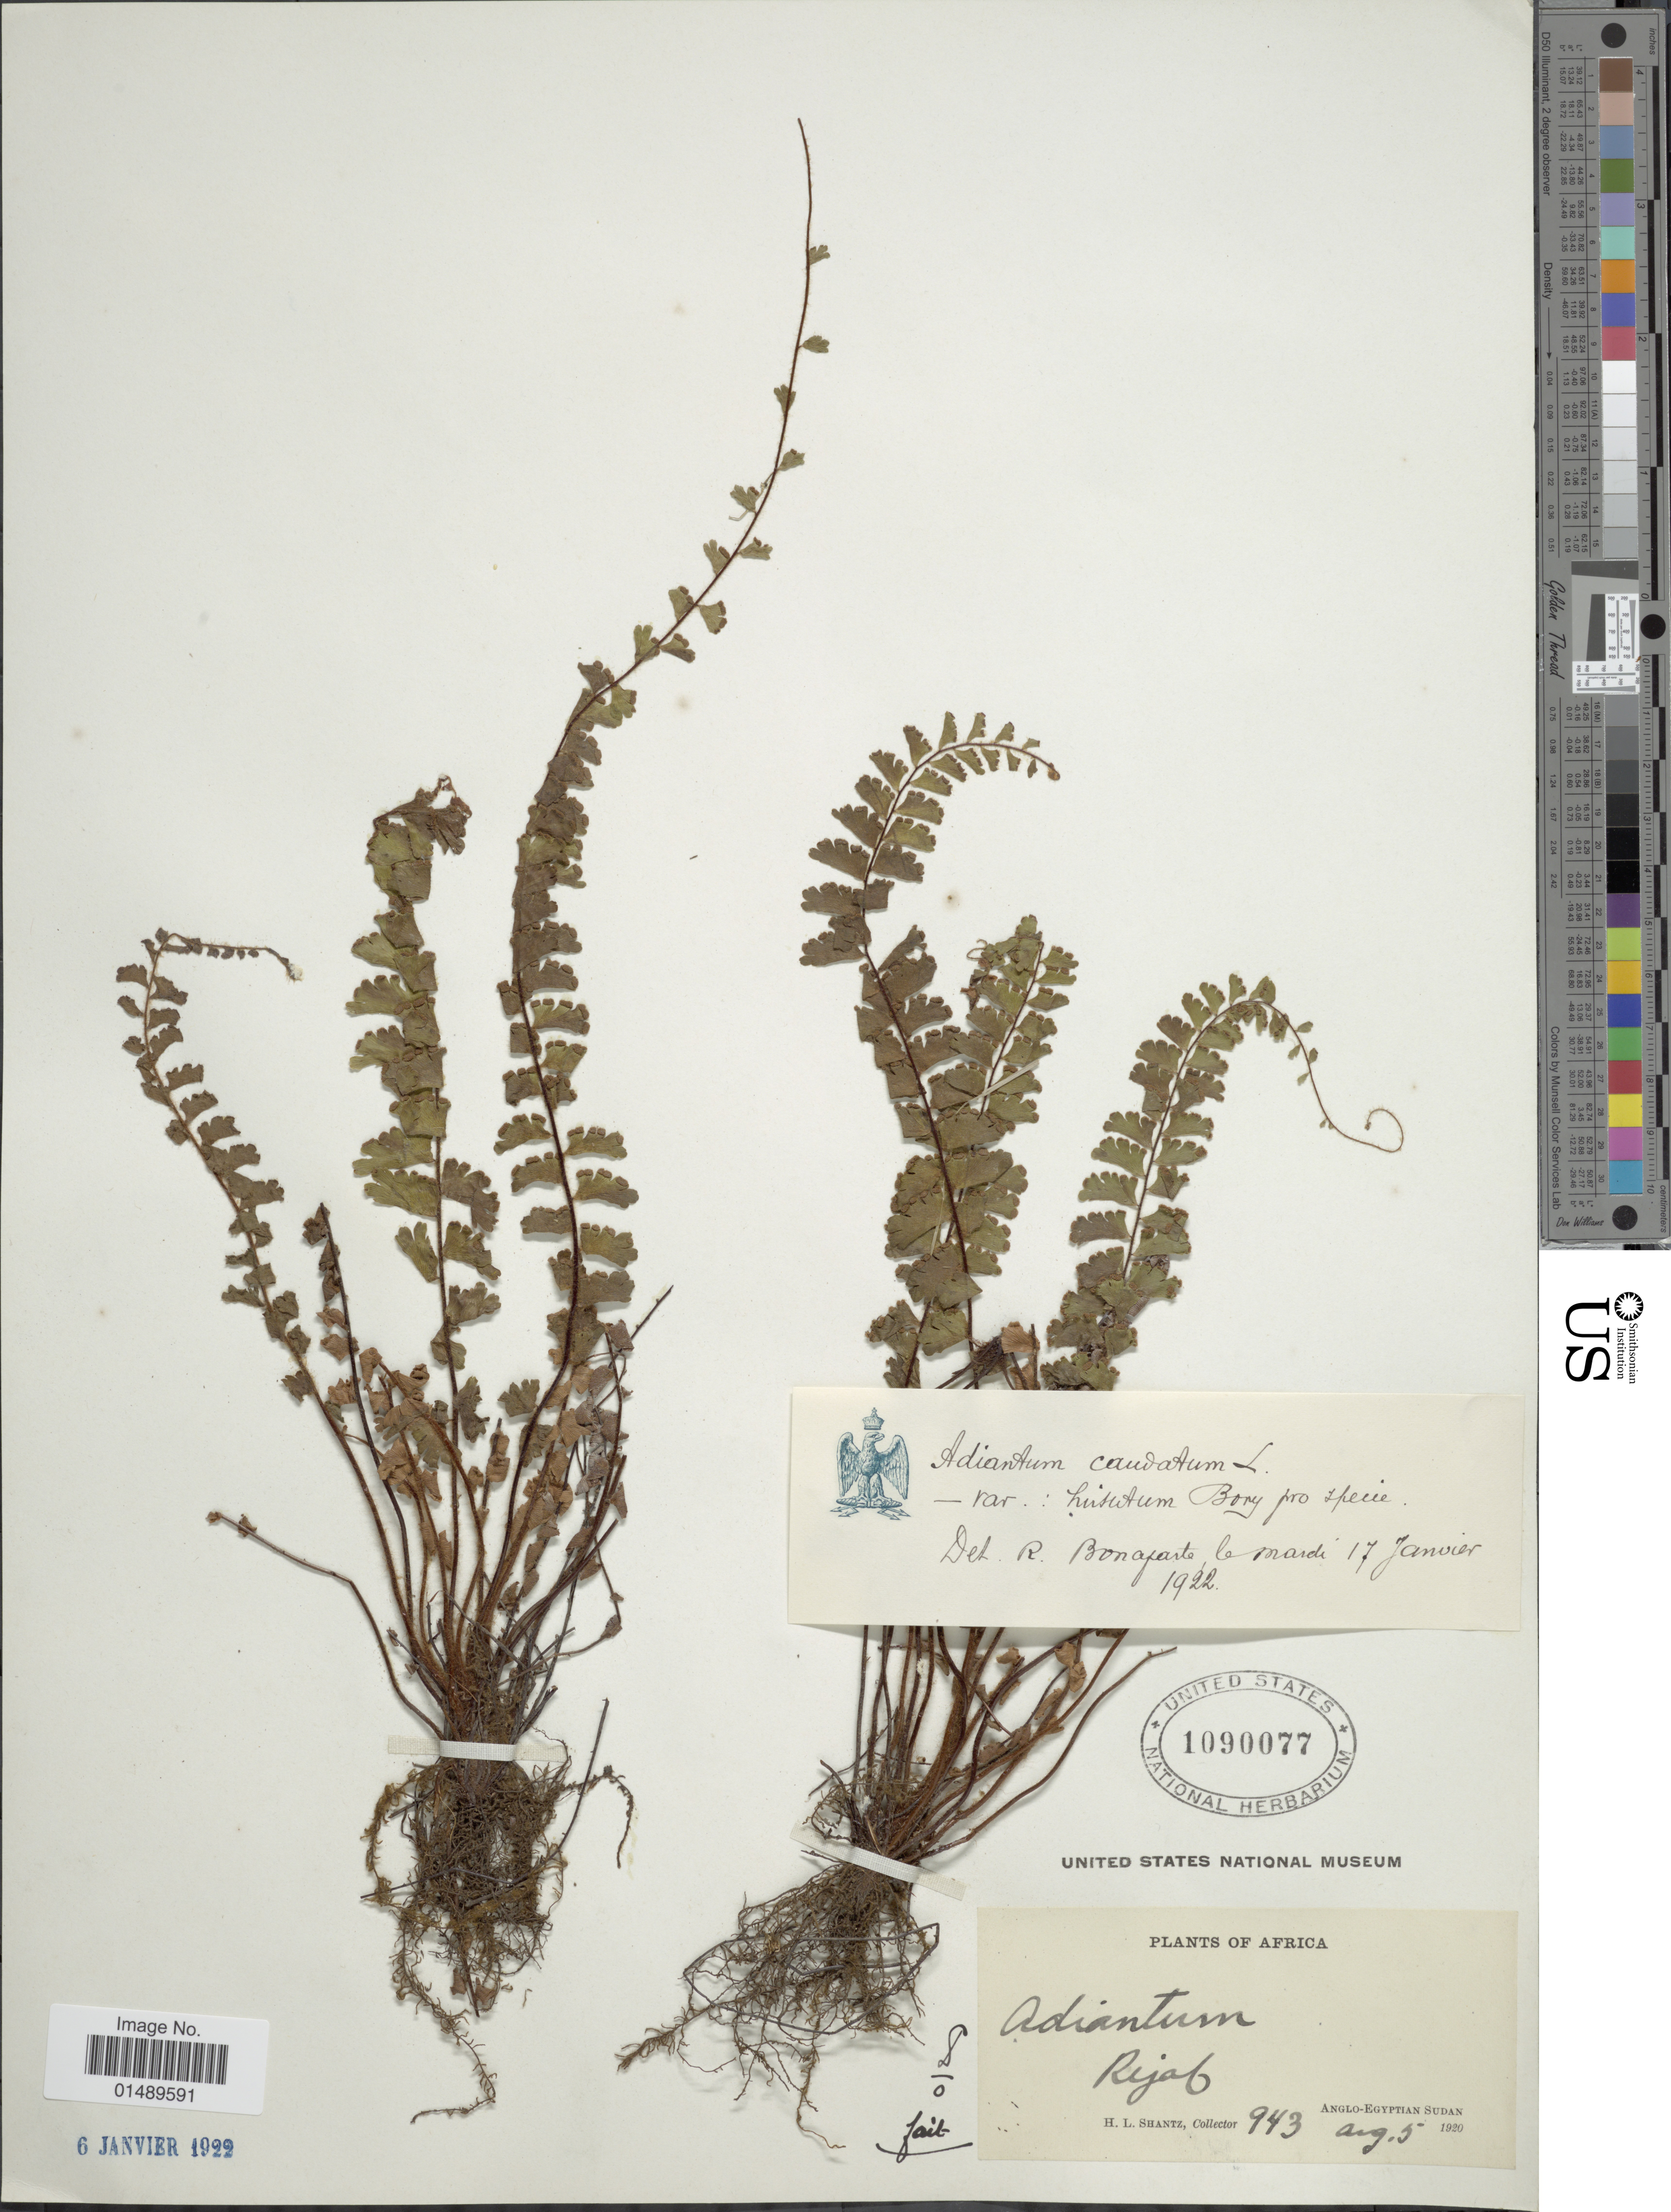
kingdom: Plantae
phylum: Tracheophyta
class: Polypodiopsida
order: Polypodiales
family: Pteridaceae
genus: Adiantum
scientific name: Adiantum caudatum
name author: L.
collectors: H. Shantz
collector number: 943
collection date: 1920-08-05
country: Sudan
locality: Africa, Anglo-Egyptian Sudan.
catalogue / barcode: US 1090077